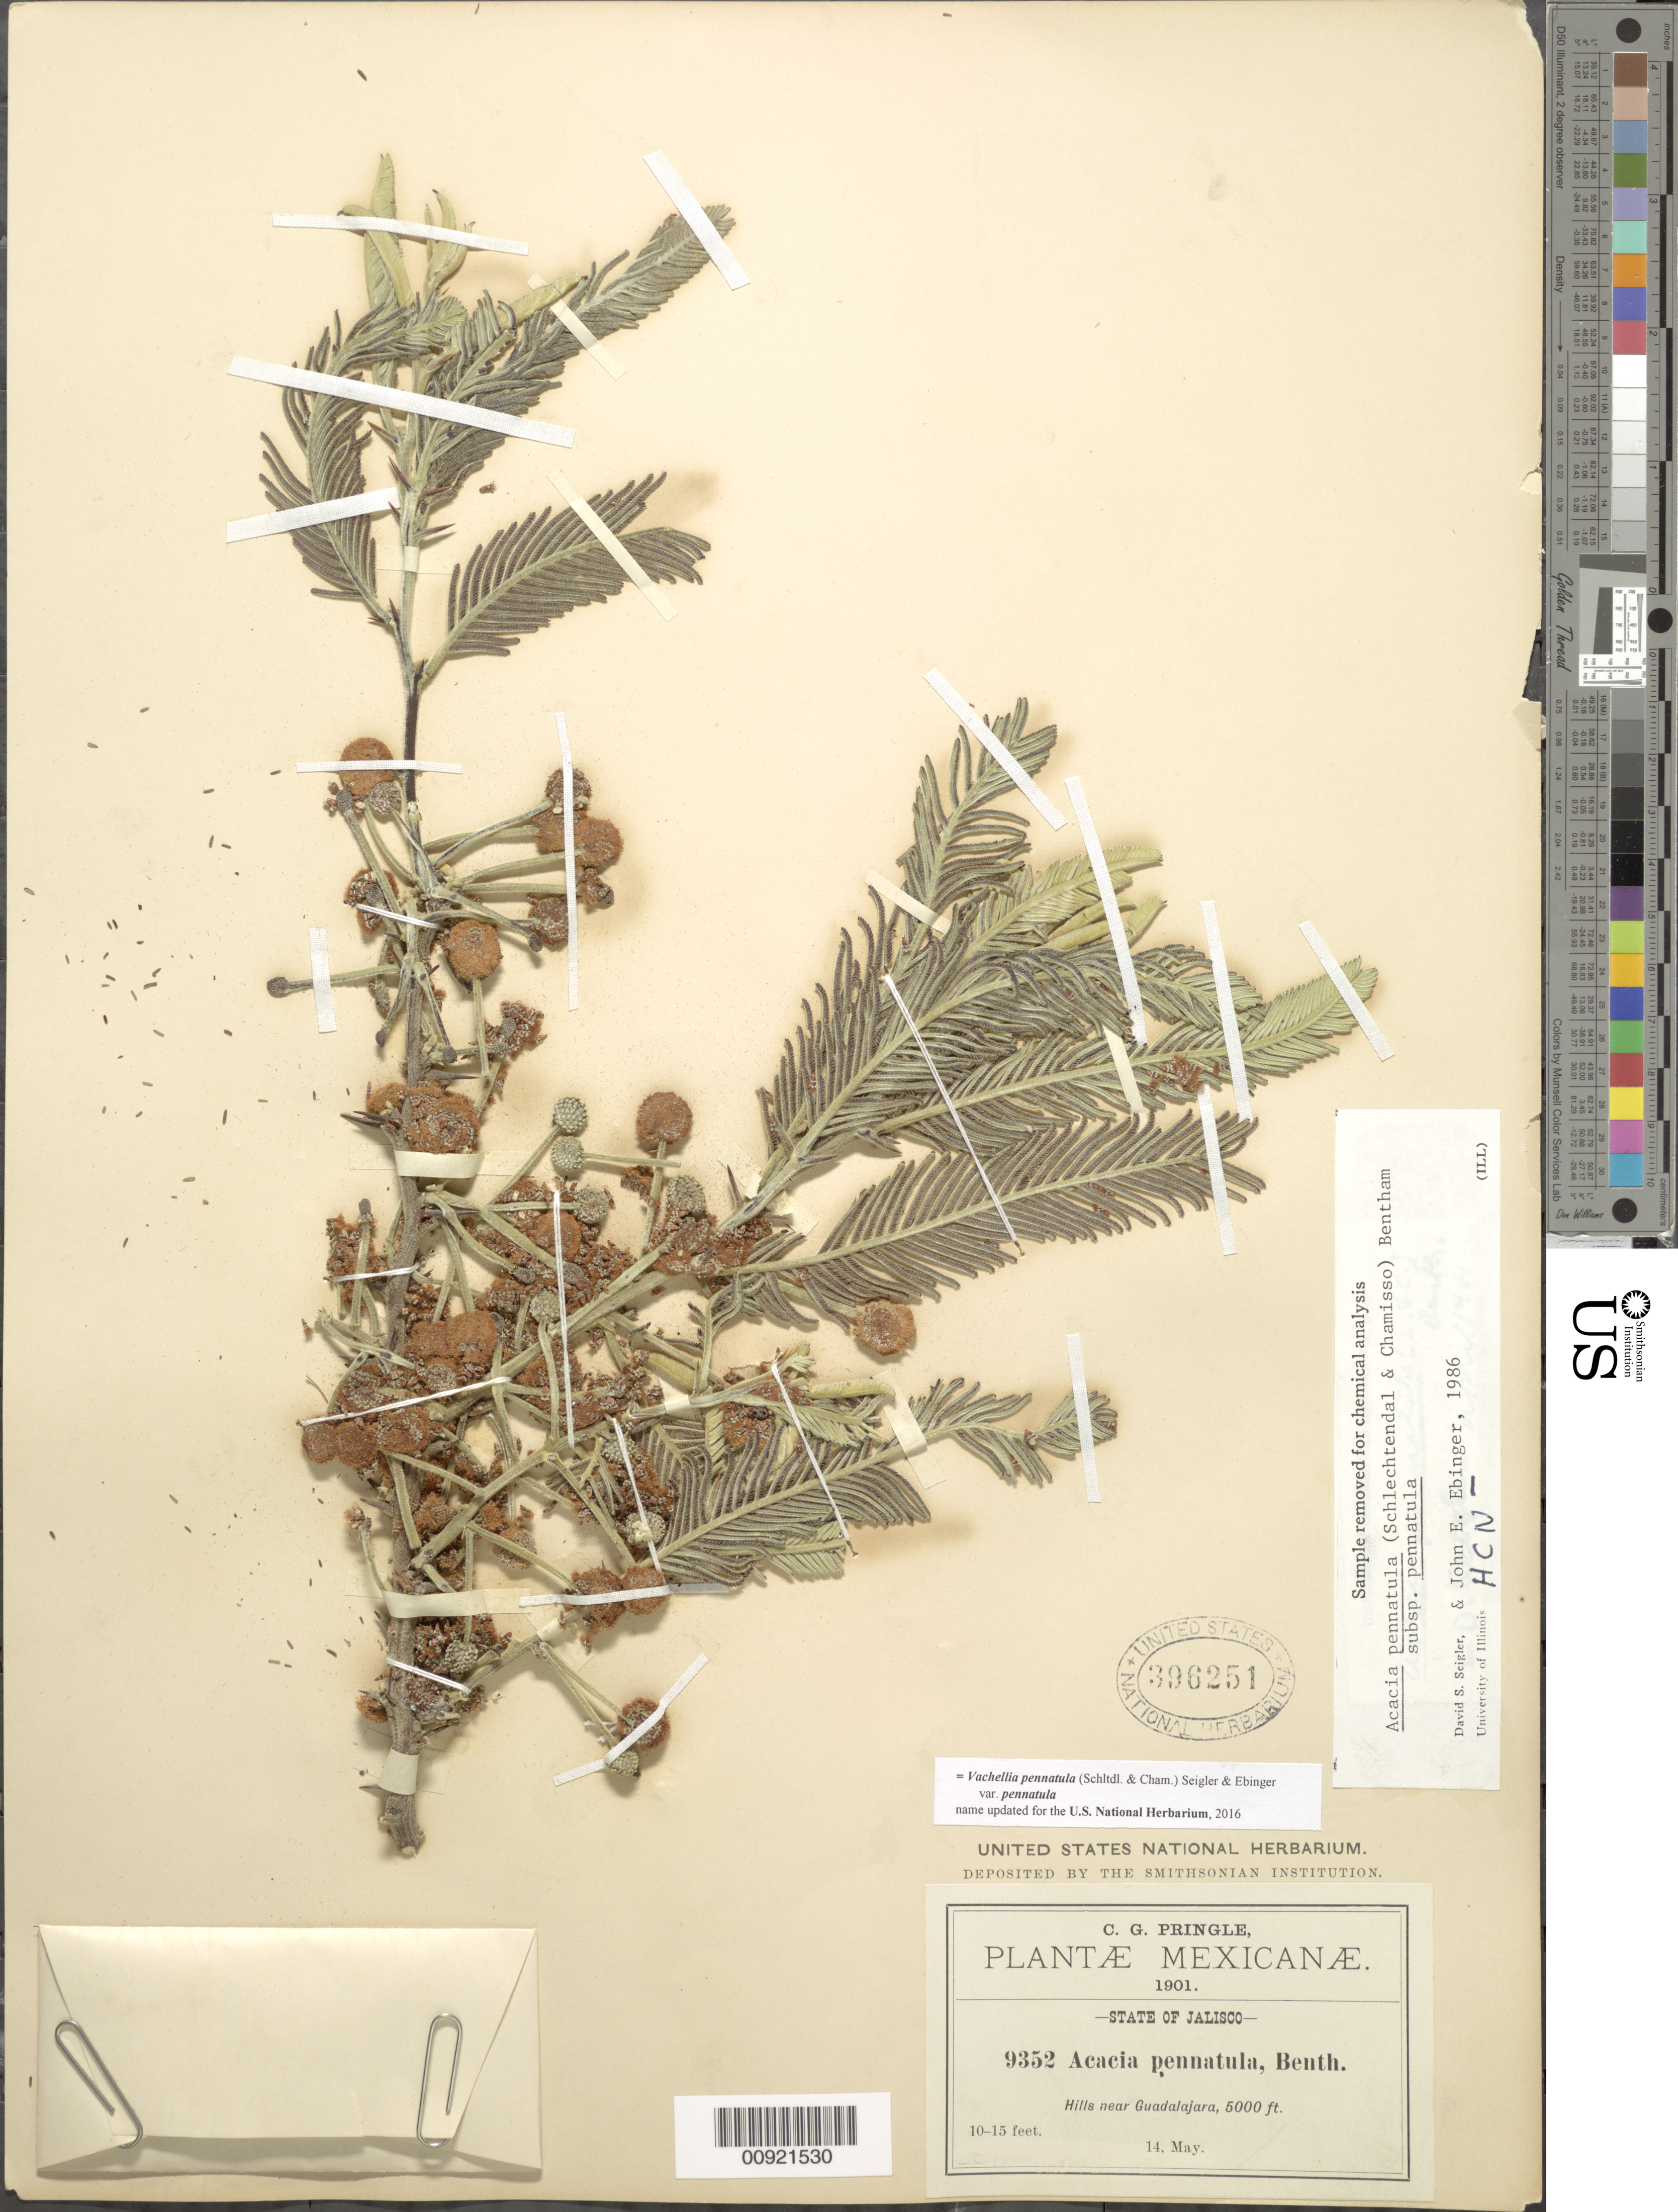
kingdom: Plantae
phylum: Tracheophyta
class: Magnoliopsida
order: Fabales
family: Fabaceae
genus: Vachellia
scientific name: Vachellia pennatula var. pennatula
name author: (Schltdl. & Cham.) Seigler & Ebinger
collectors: C. G. Pringle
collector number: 9352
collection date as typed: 14 May 1901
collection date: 1901-05-14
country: Mexico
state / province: Jalisco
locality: Near Guadalajara.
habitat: Hills.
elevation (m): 1524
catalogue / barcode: US 396251